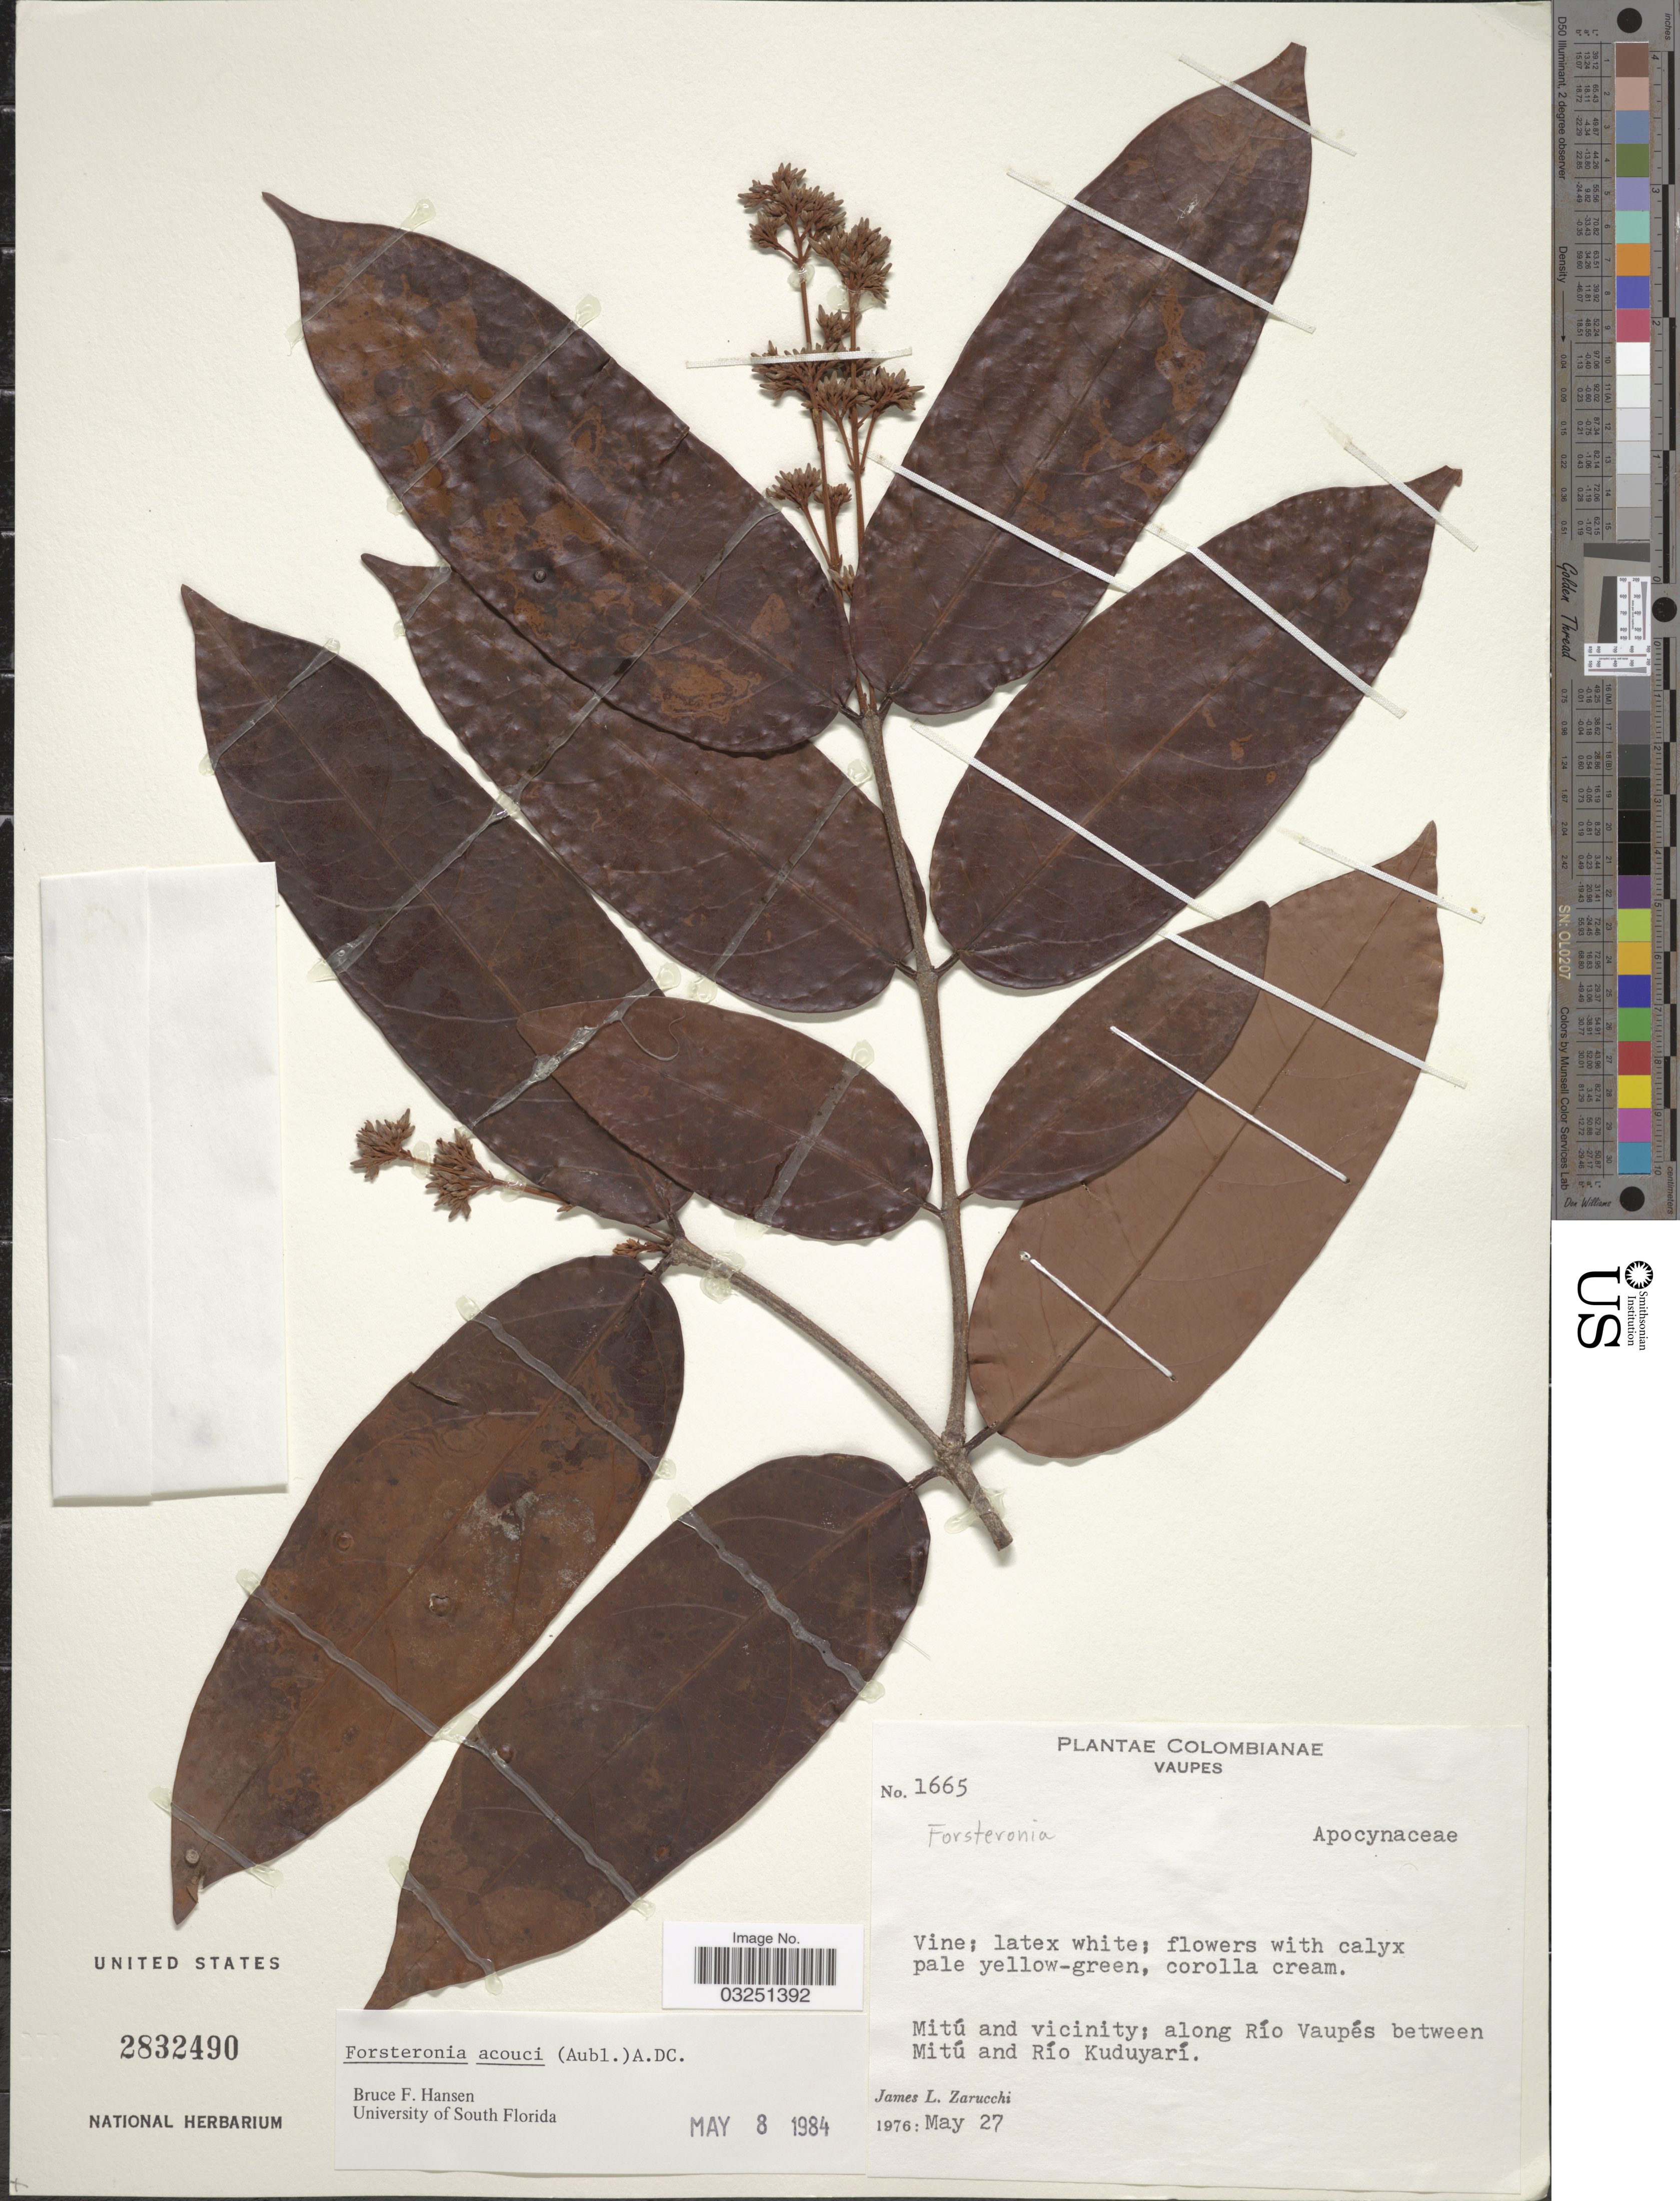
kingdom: Plantae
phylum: Tracheophyta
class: Magnoliopsida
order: Gentianales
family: Apocynaceae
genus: Forsteronia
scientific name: Forsteronia acouci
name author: (Aubl.) A. DC.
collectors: J. L. Zarucchi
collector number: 1665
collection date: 1976-05-27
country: Colombia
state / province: Vaupés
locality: Mitú and vicinity; along Río Vaupés between Mitú and Río Kuduyarí.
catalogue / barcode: US 2832490